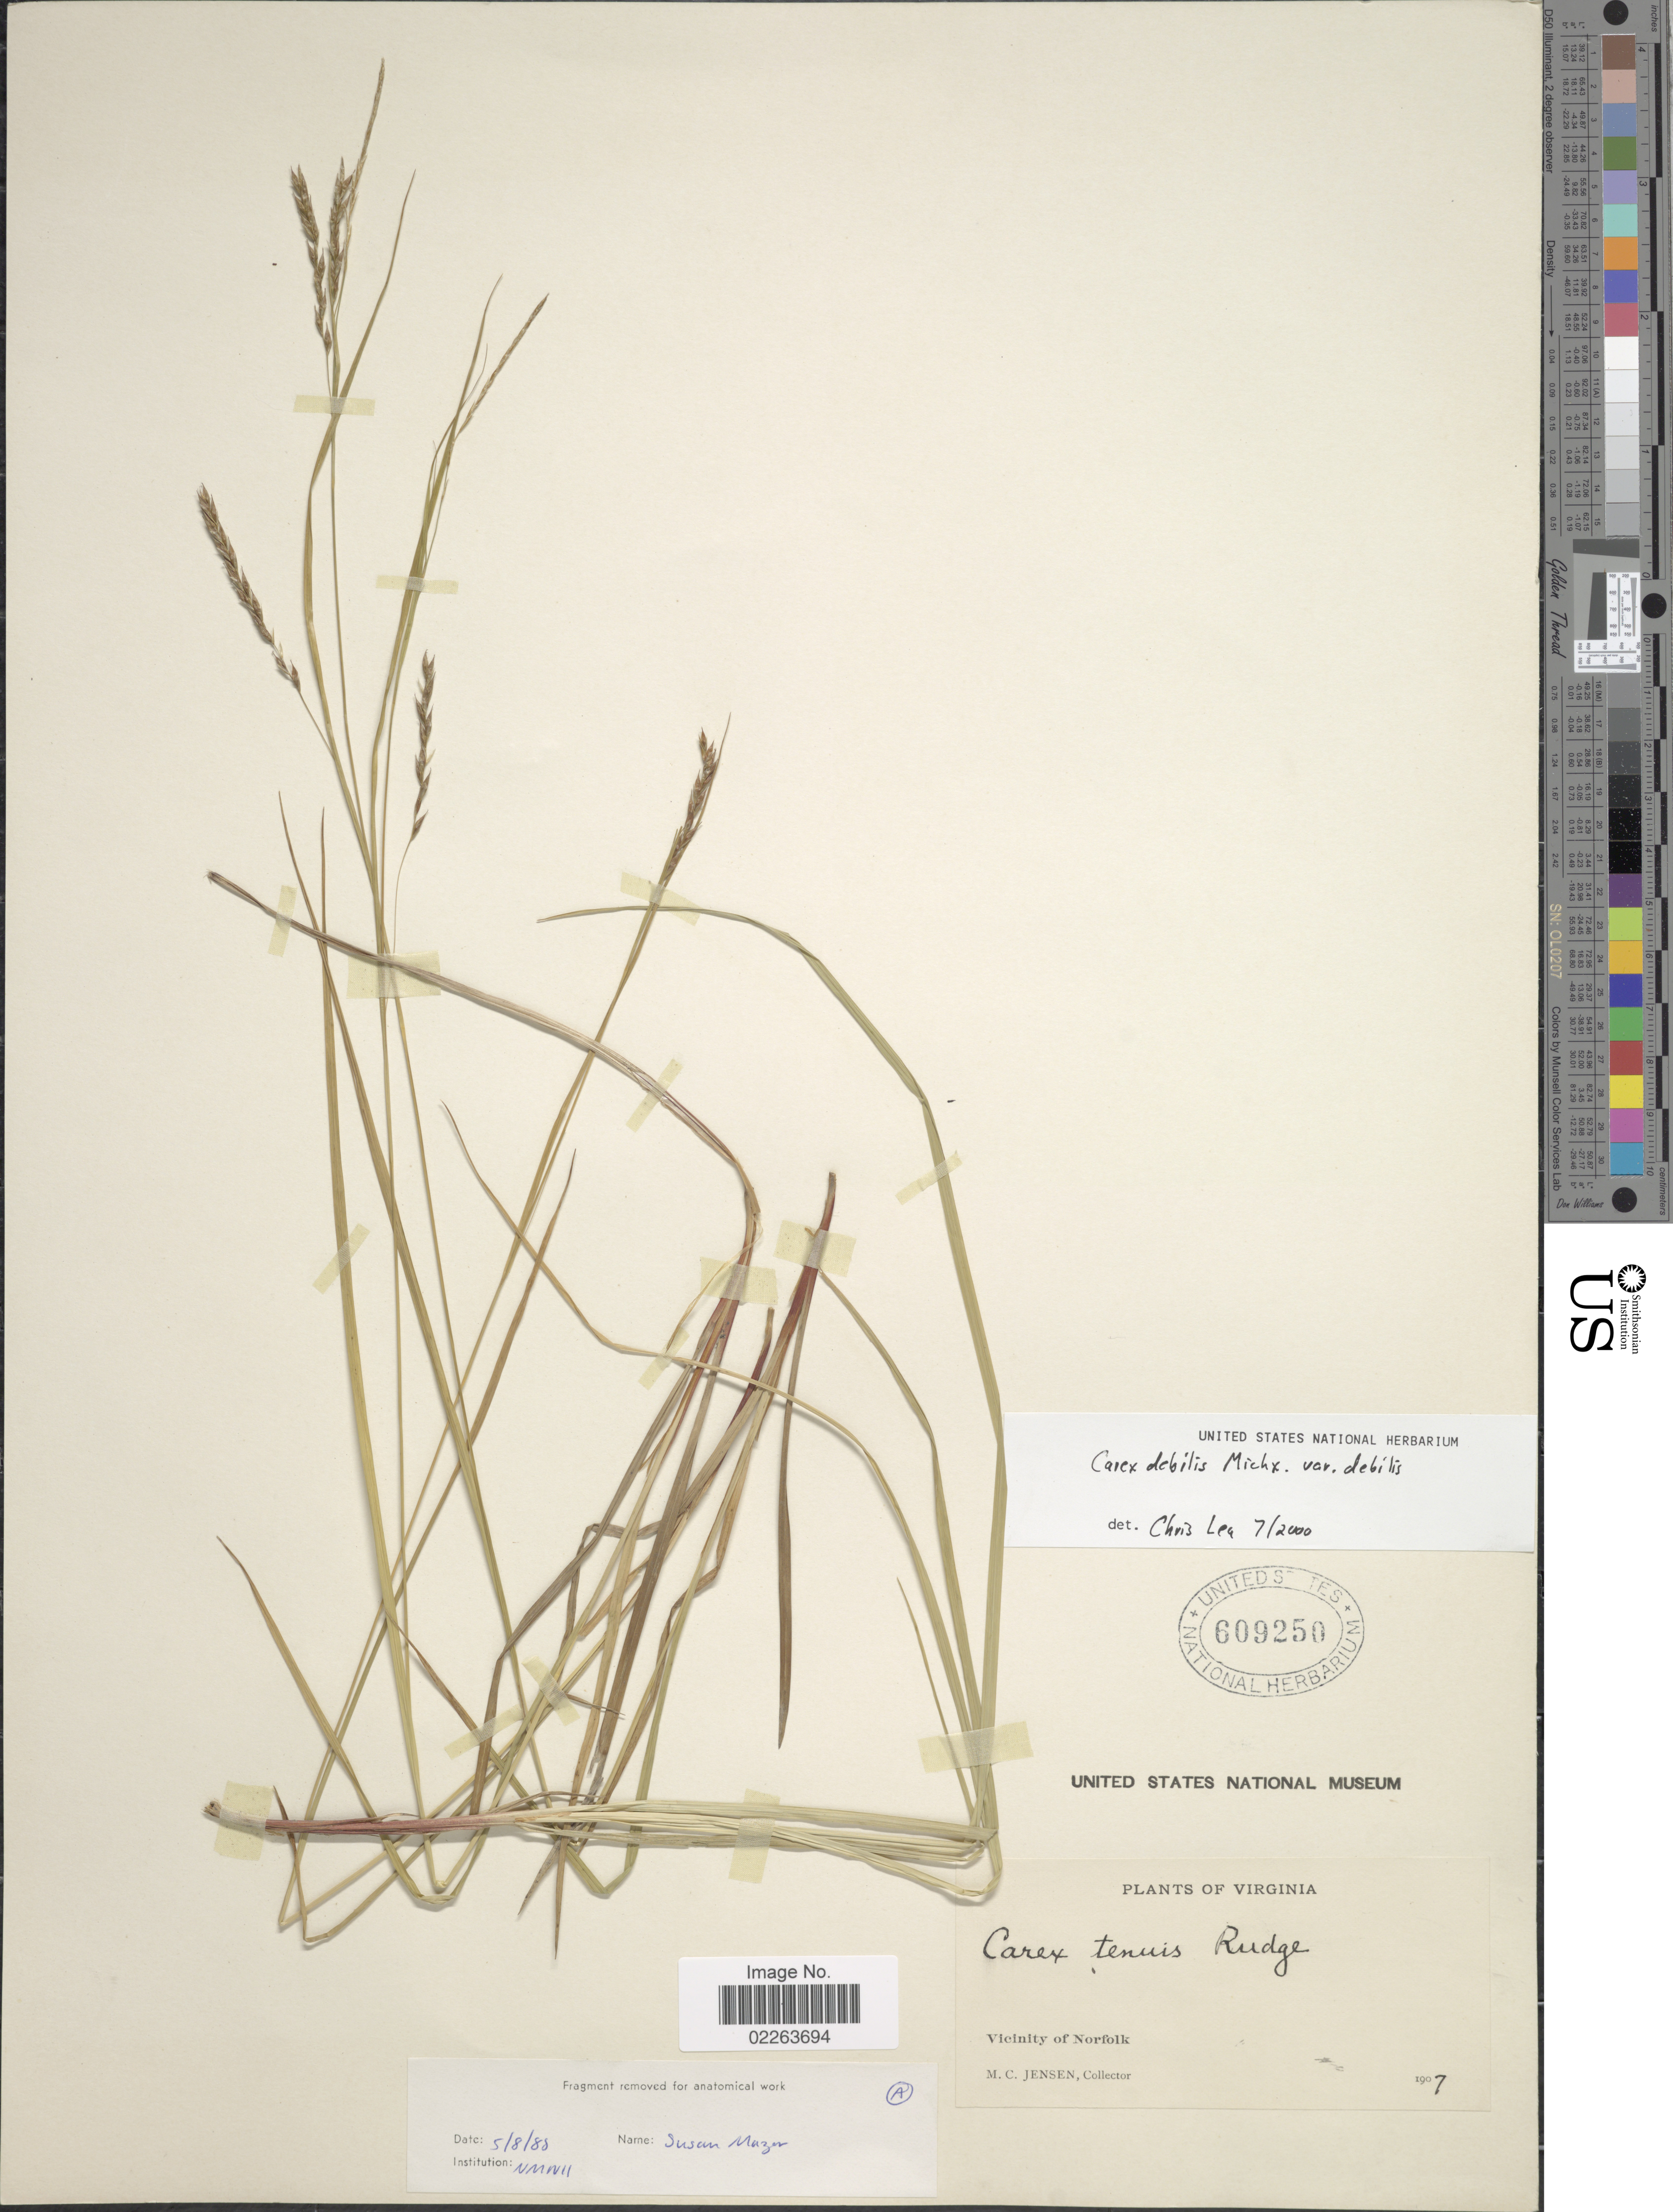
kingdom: Plantae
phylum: Tracheophyta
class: Liliopsida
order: Poales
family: Cyperaceae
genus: Carex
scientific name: Carex debilis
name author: Michx.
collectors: M. C. Jensen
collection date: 1907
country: United States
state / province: Virginia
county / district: City of Norfolk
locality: Vicinity of Norfolk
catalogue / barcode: US 609250